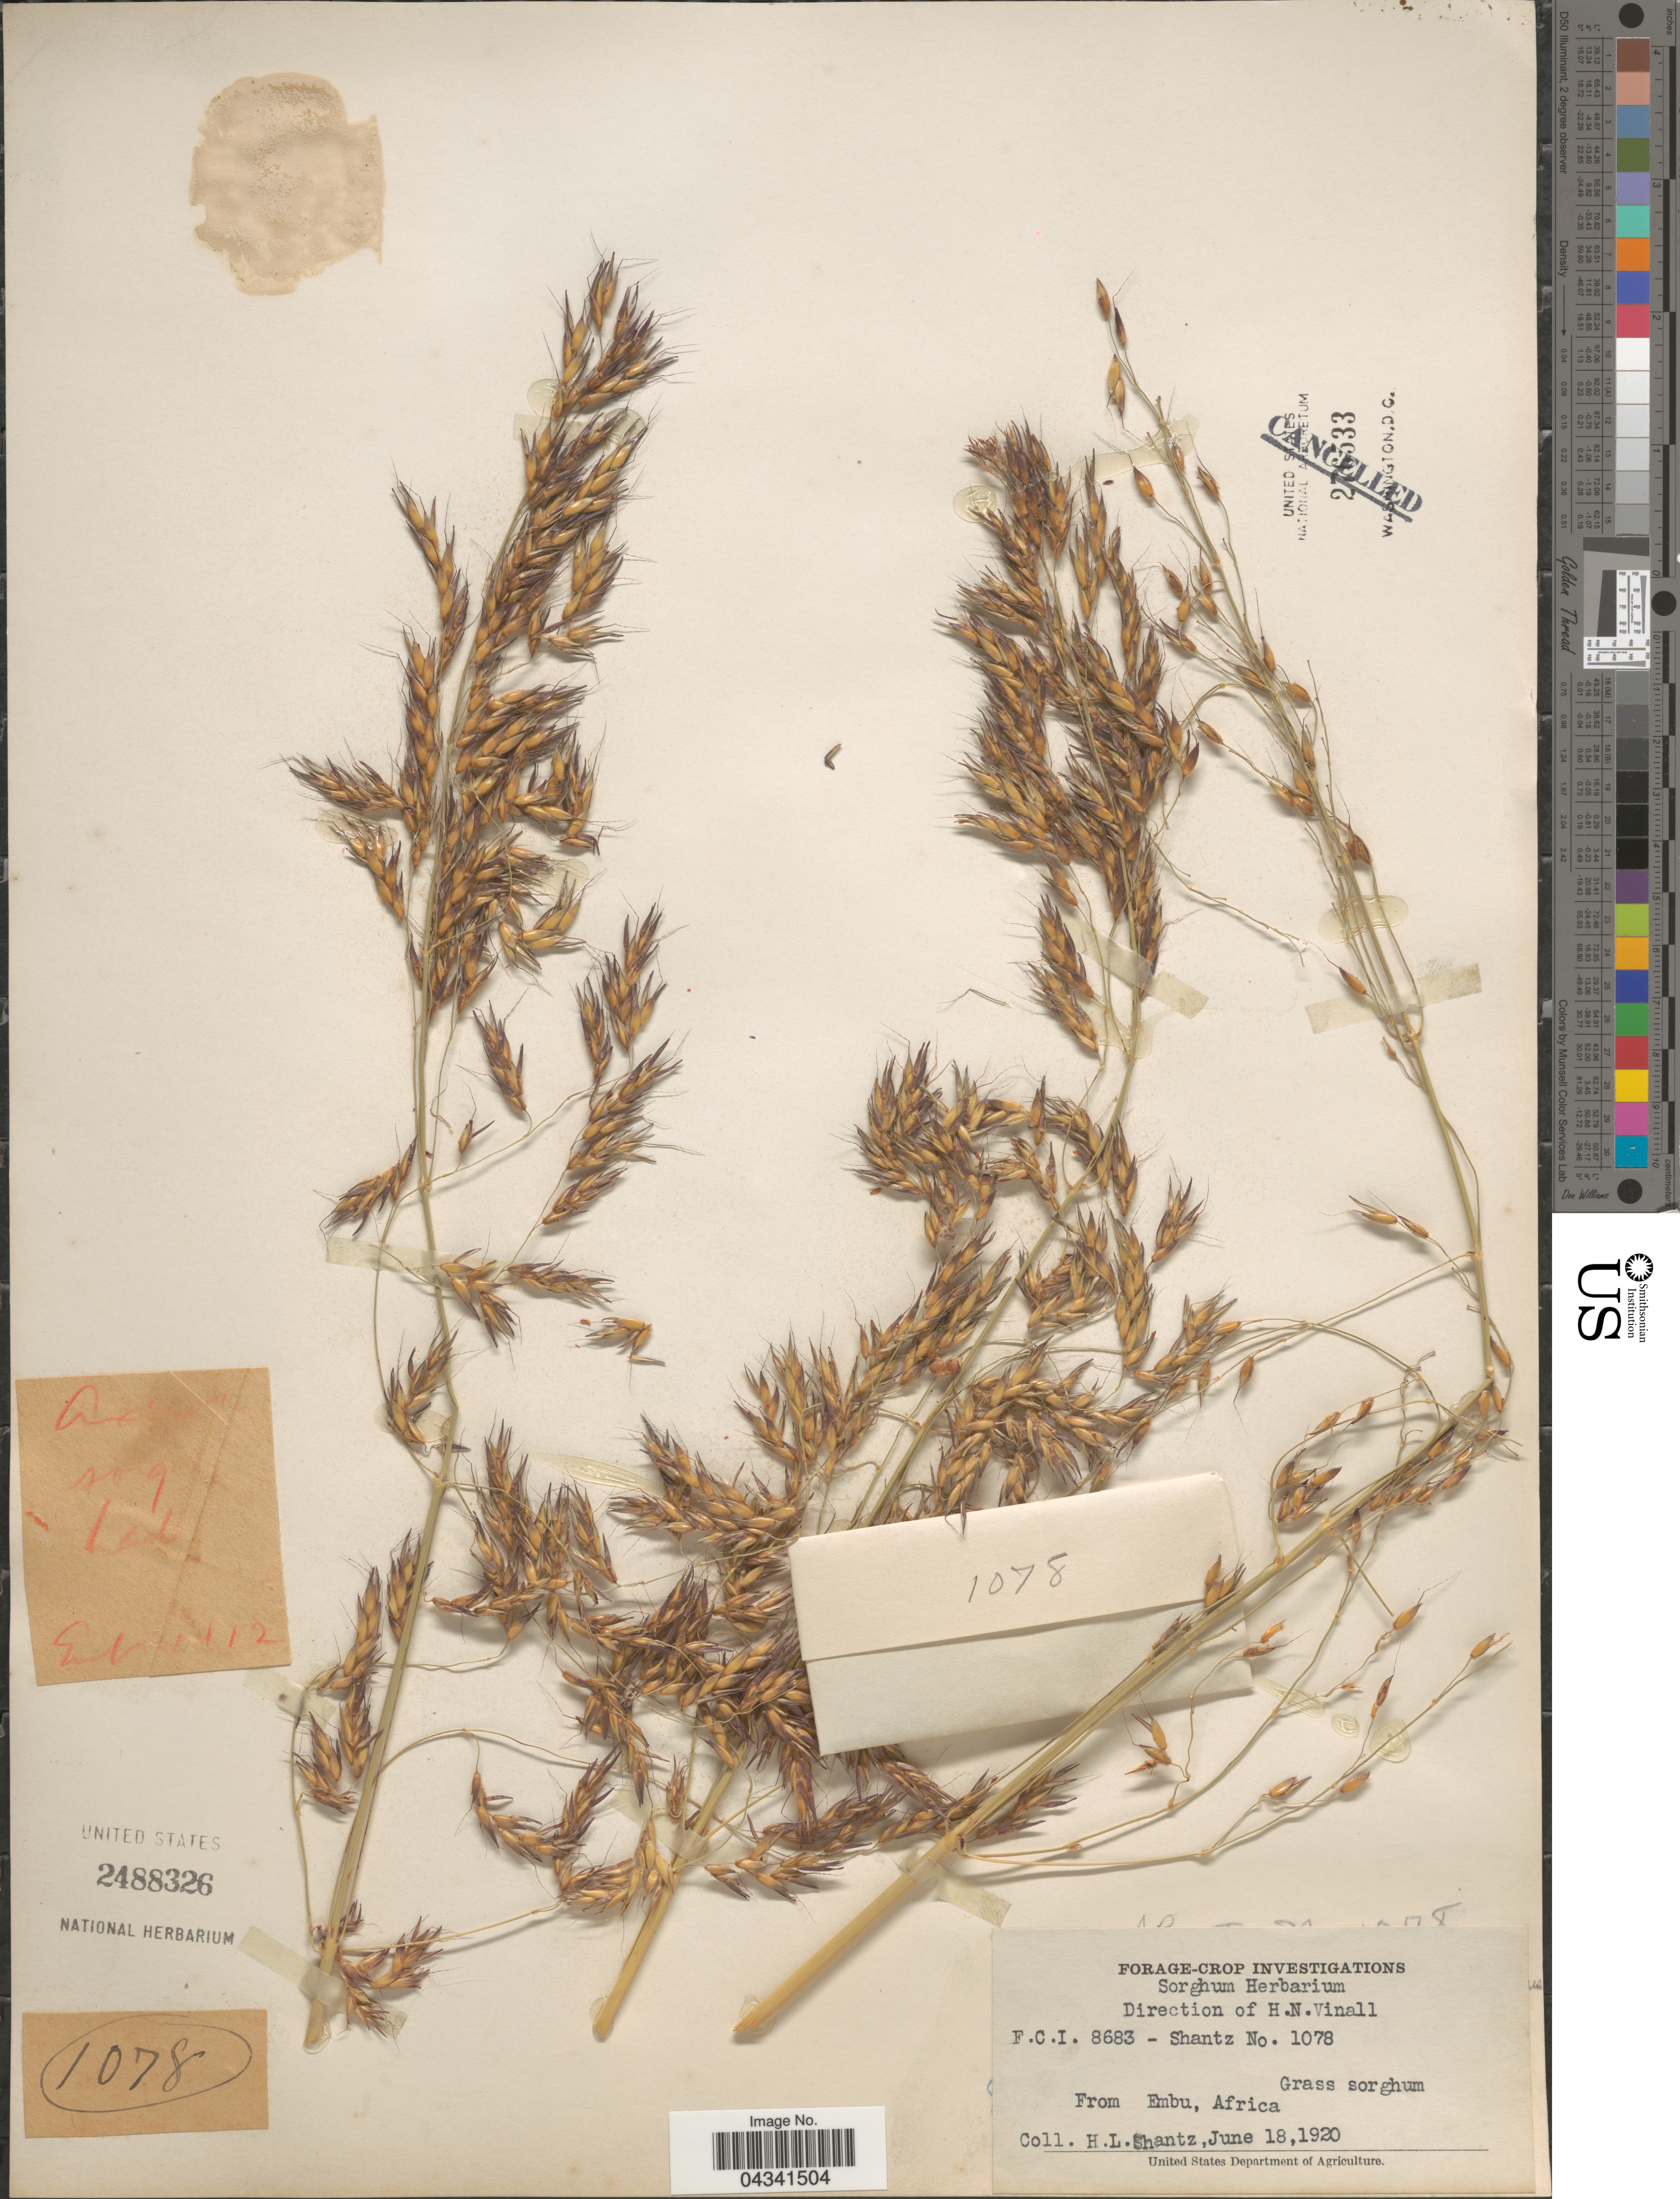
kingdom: Plantae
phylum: Tracheophyta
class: Liliopsida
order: Poales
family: Poaceae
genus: Sorghum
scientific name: Sorghum sp.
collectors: H. Shantz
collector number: F.C.I.8683/1078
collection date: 1920-06-18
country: Kenya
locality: From Embu, Africa.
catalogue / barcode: US 2488326